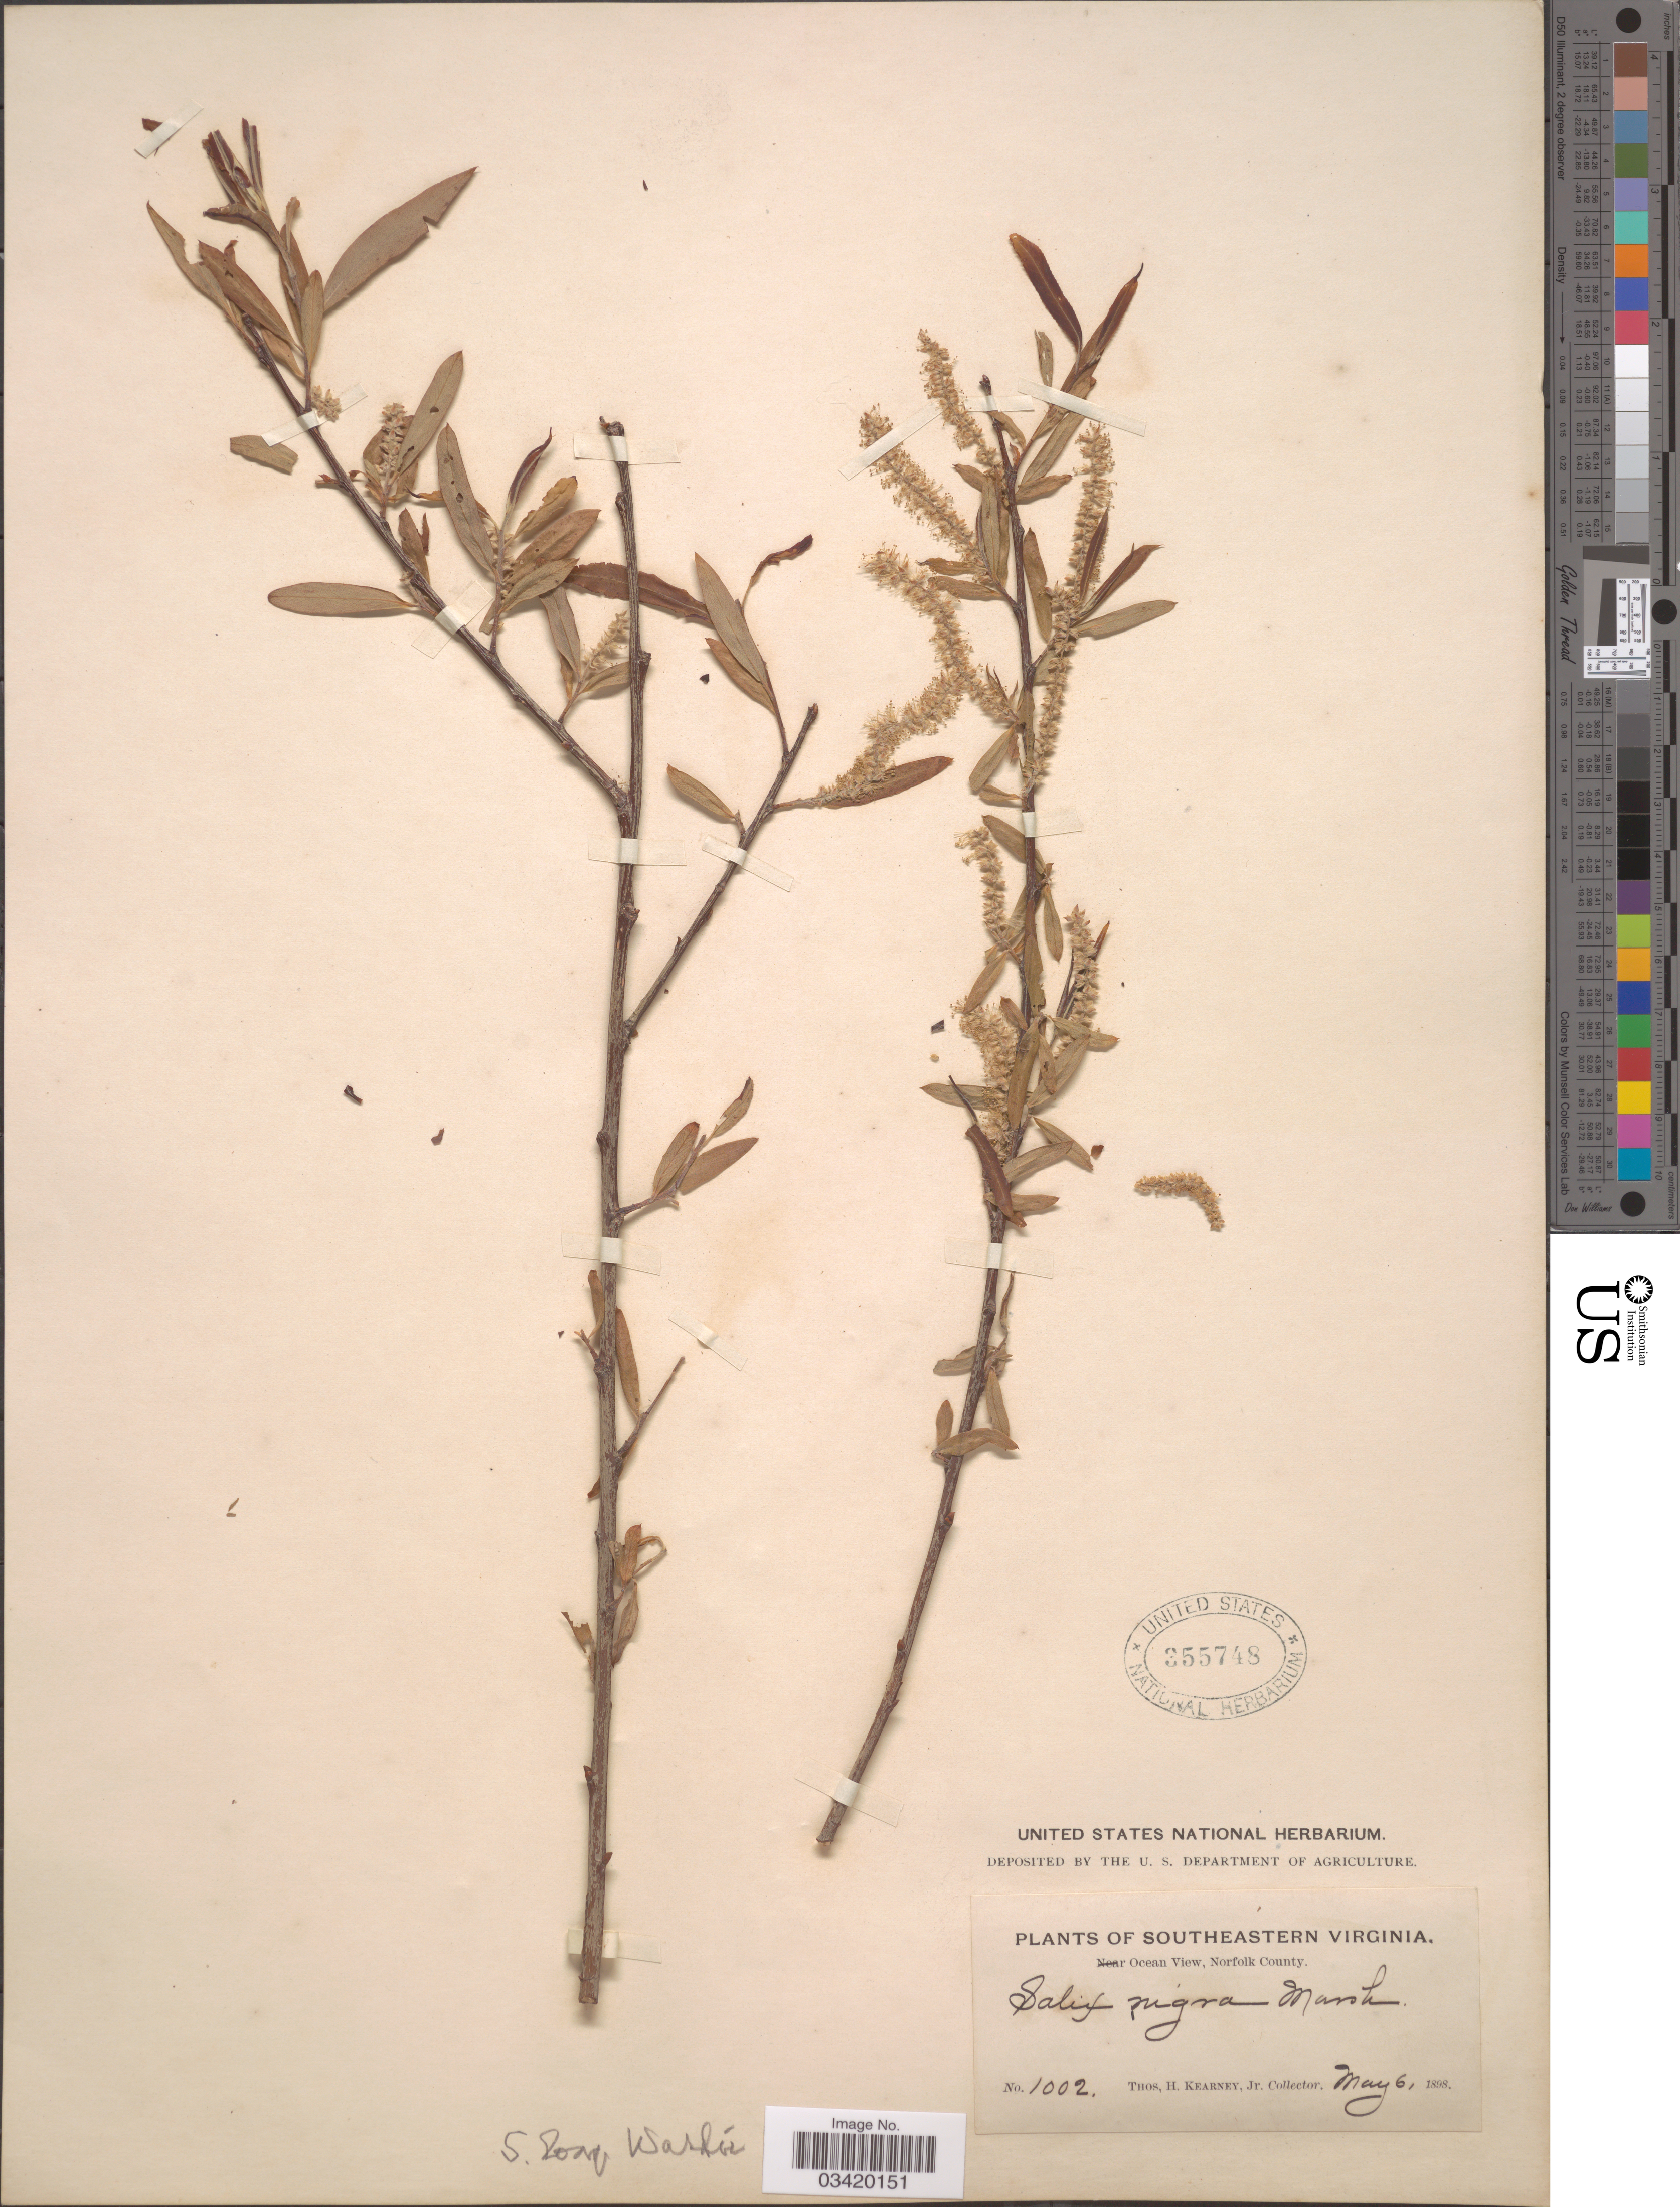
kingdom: Plantae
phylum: Tracheophyta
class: Magnoliopsida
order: Malpighiales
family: Salicaceae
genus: Salix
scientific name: Salix caroliniana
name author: Michx.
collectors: T. H. Kearney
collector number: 1002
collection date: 1898-05-06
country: United States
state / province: Virginia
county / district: City of Norfolk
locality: Southeastern Virginia. Ocean View, Norfolk County.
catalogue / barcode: US 355748